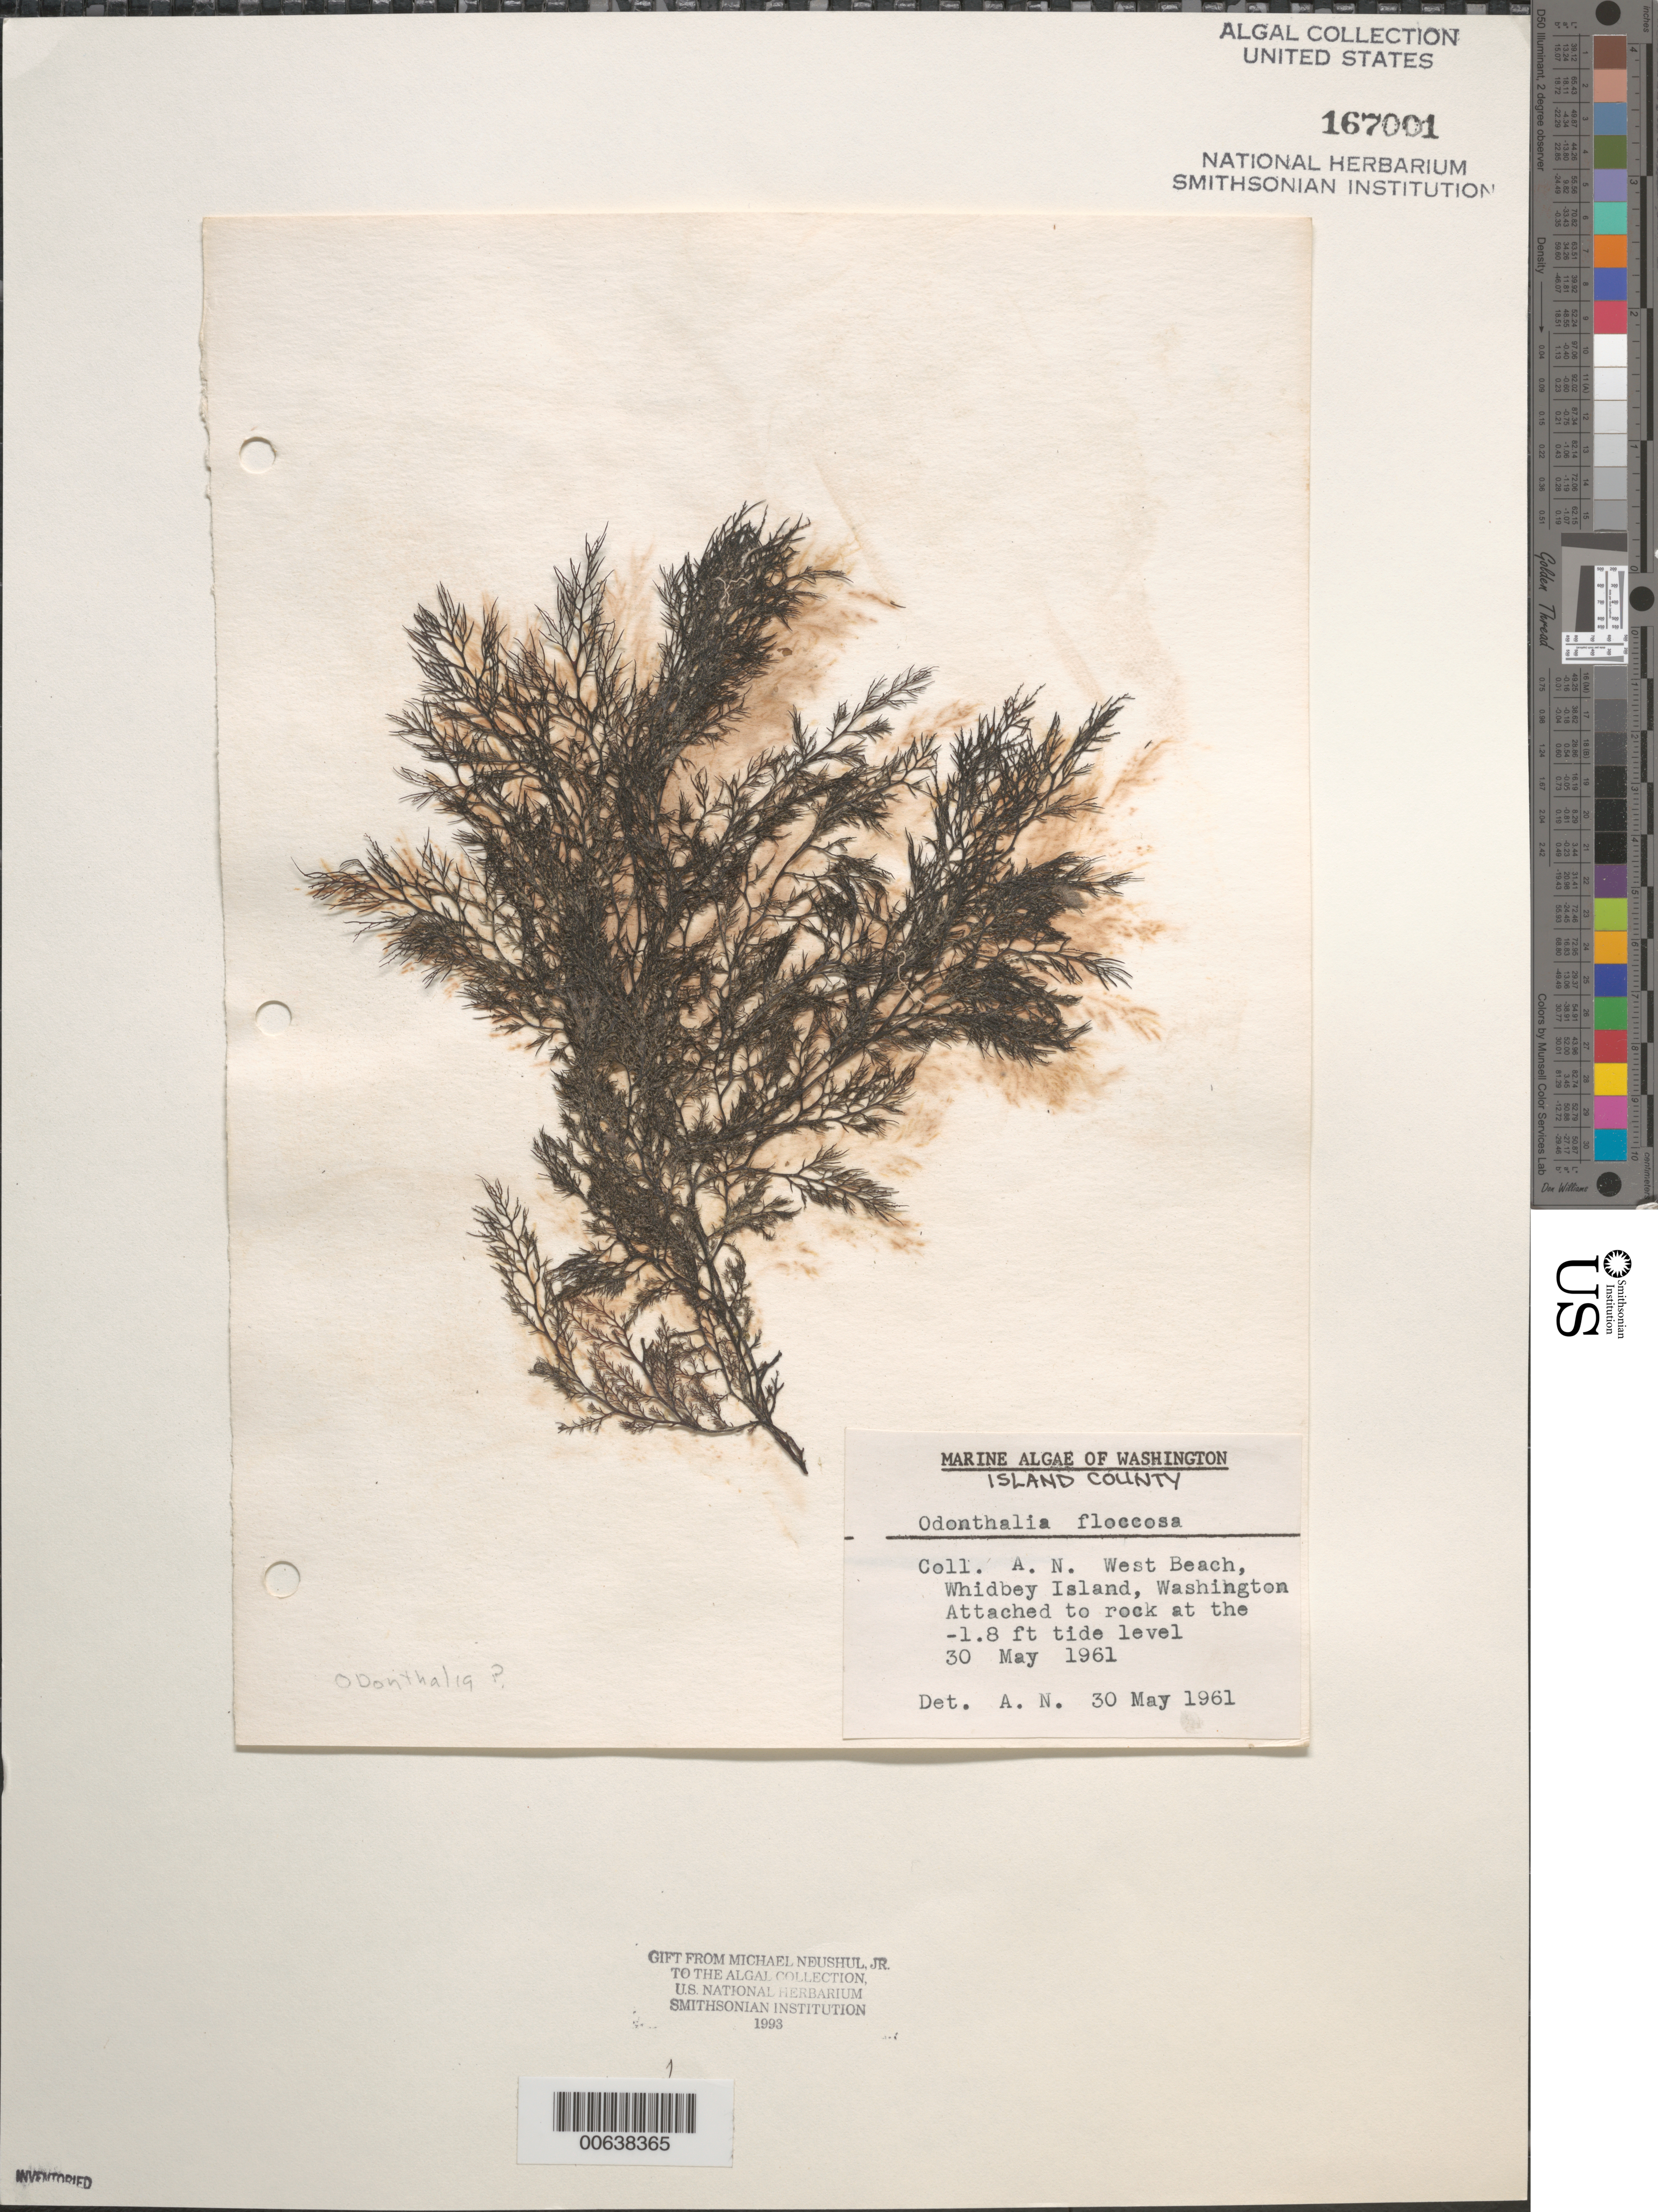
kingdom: Plantae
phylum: Rhodophyta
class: Florideophyceae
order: Ceramiales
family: Rhodomelaceae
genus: Odonthalia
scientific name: Odonthalia floccosa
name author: (Esper) Falkenb.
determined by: N., A.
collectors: A. N.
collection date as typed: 30 May 1961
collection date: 1961-05-30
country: United States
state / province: Washington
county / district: Island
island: Whidbey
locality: West Beach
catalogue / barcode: US 167001